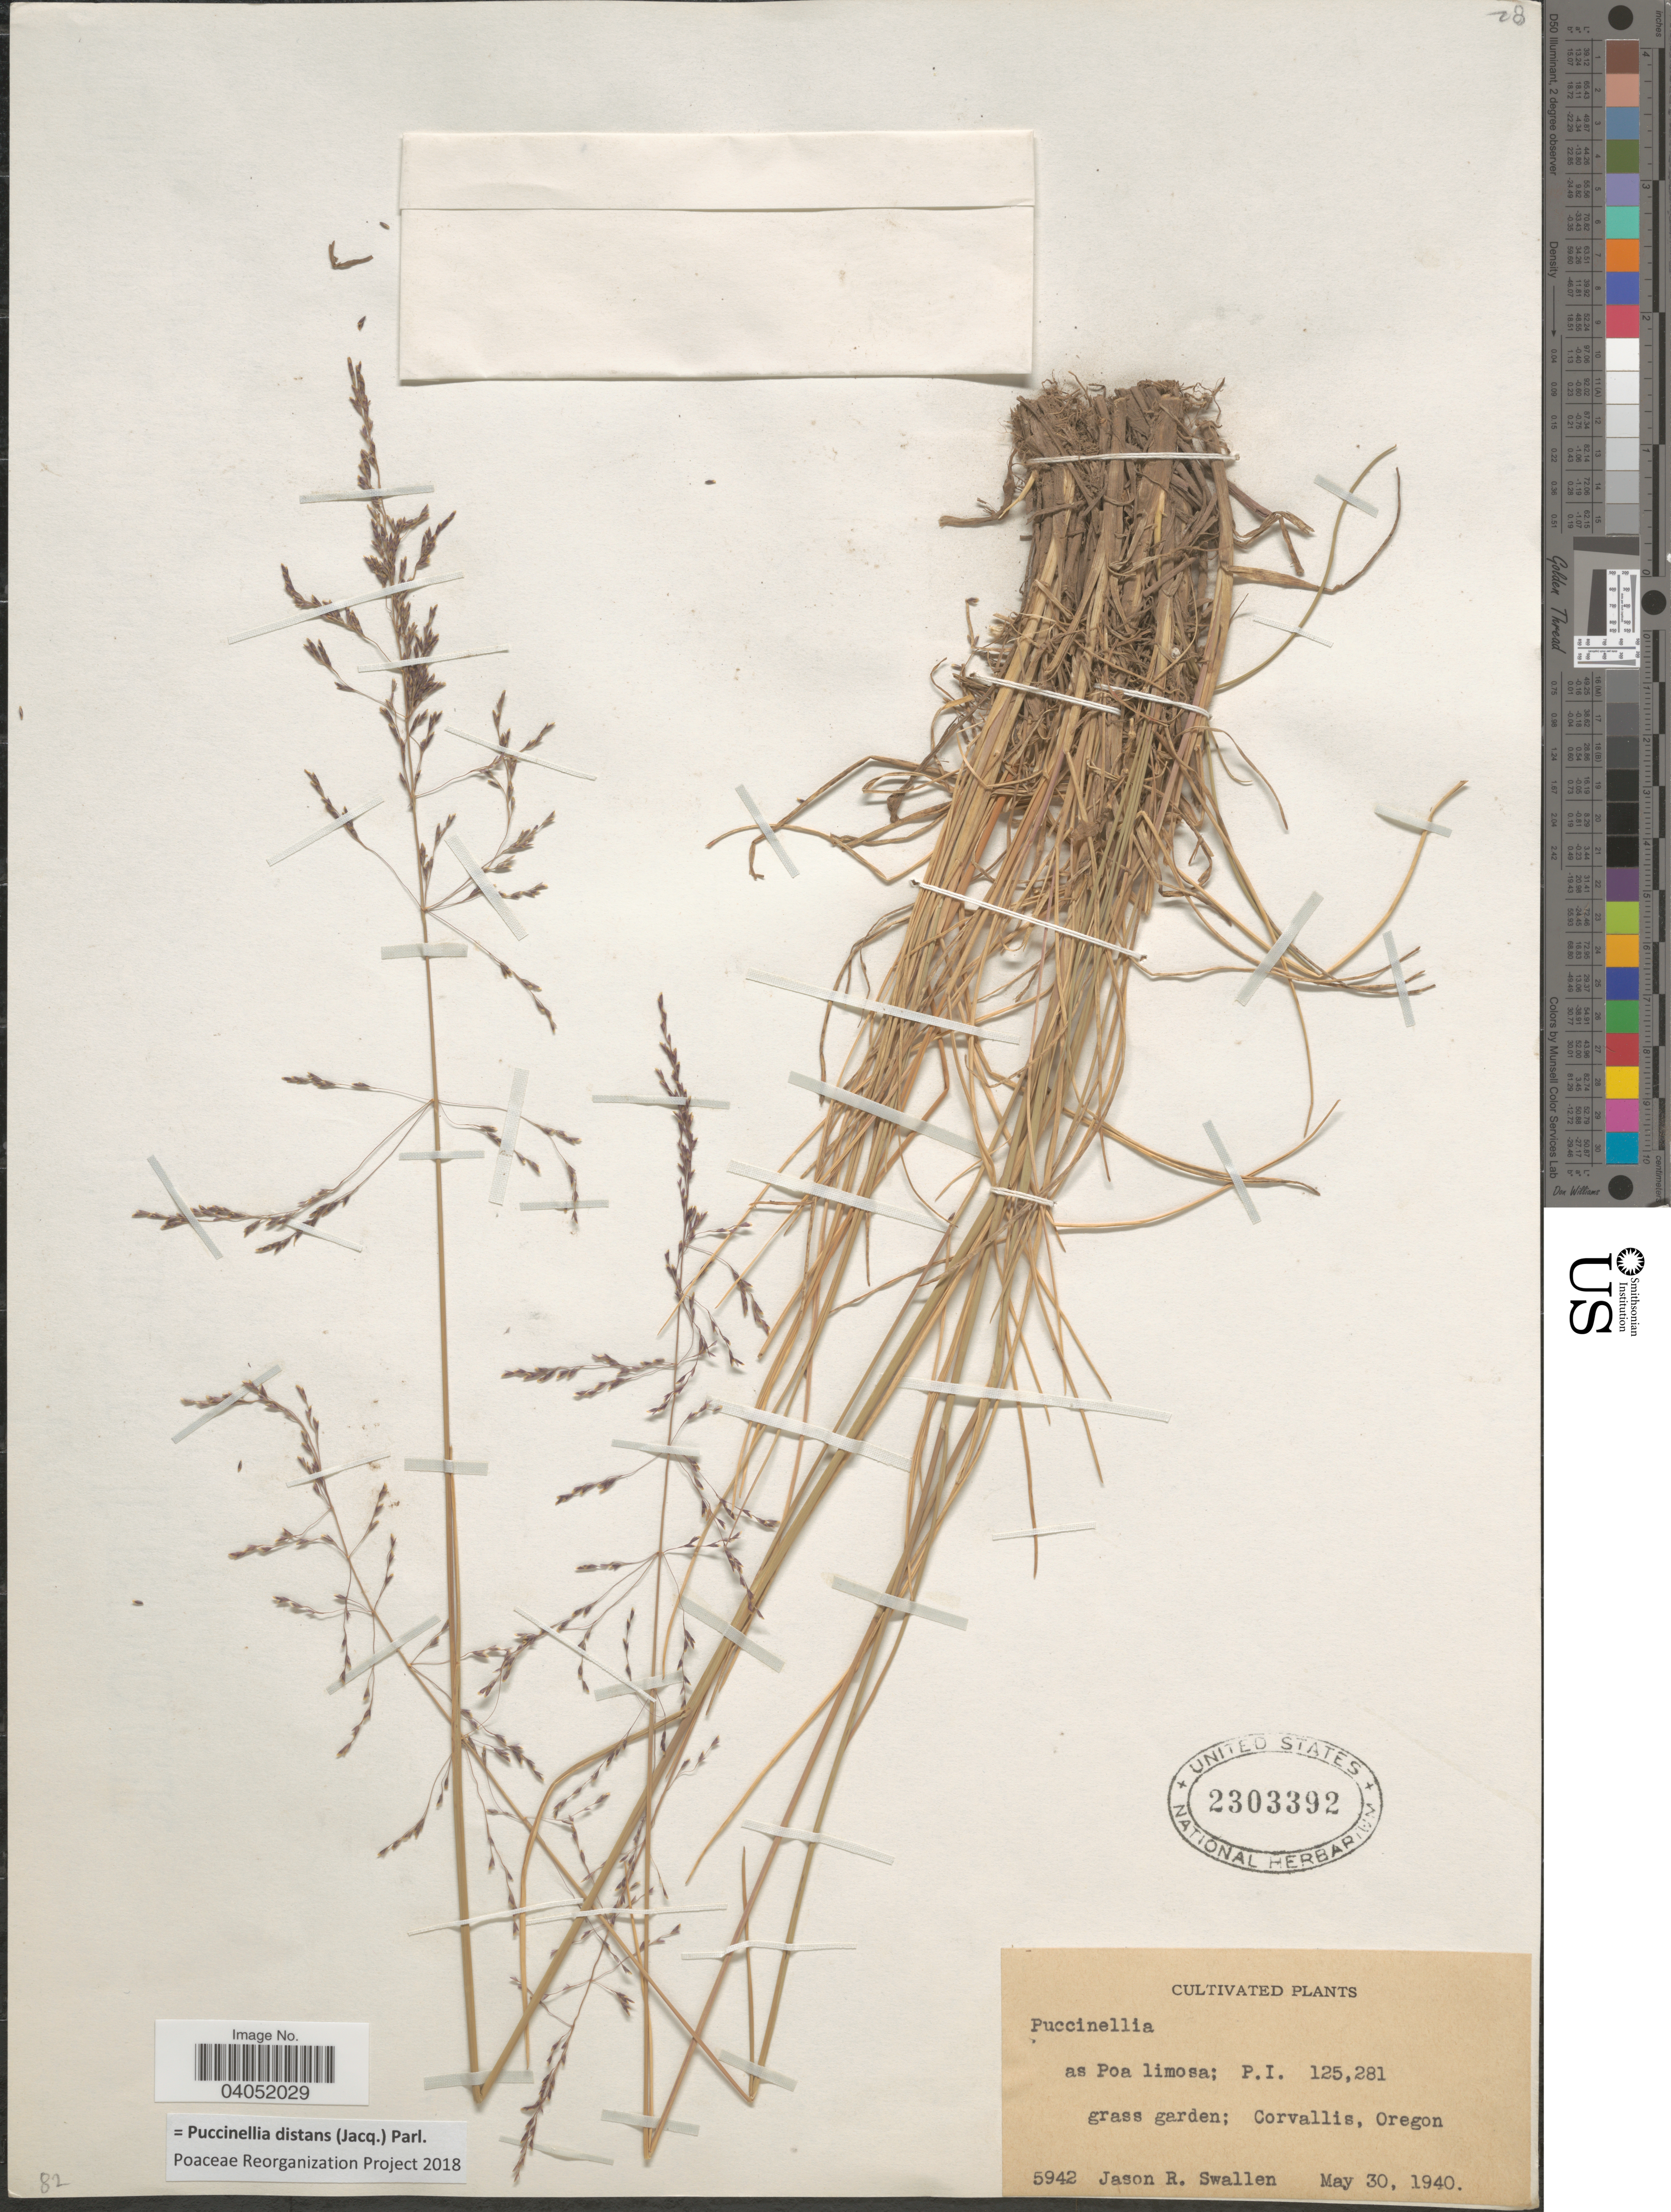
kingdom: Plantae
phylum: Tracheophyta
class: Liliopsida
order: Poales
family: Poaceae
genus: Puccinellia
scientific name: Puccinellia distans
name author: (Jacq.) Parl.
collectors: J. R. Swallen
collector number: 5942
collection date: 1940-05-30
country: United States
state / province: Oregon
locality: Grass garden; Corvallis.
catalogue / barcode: US 2303392